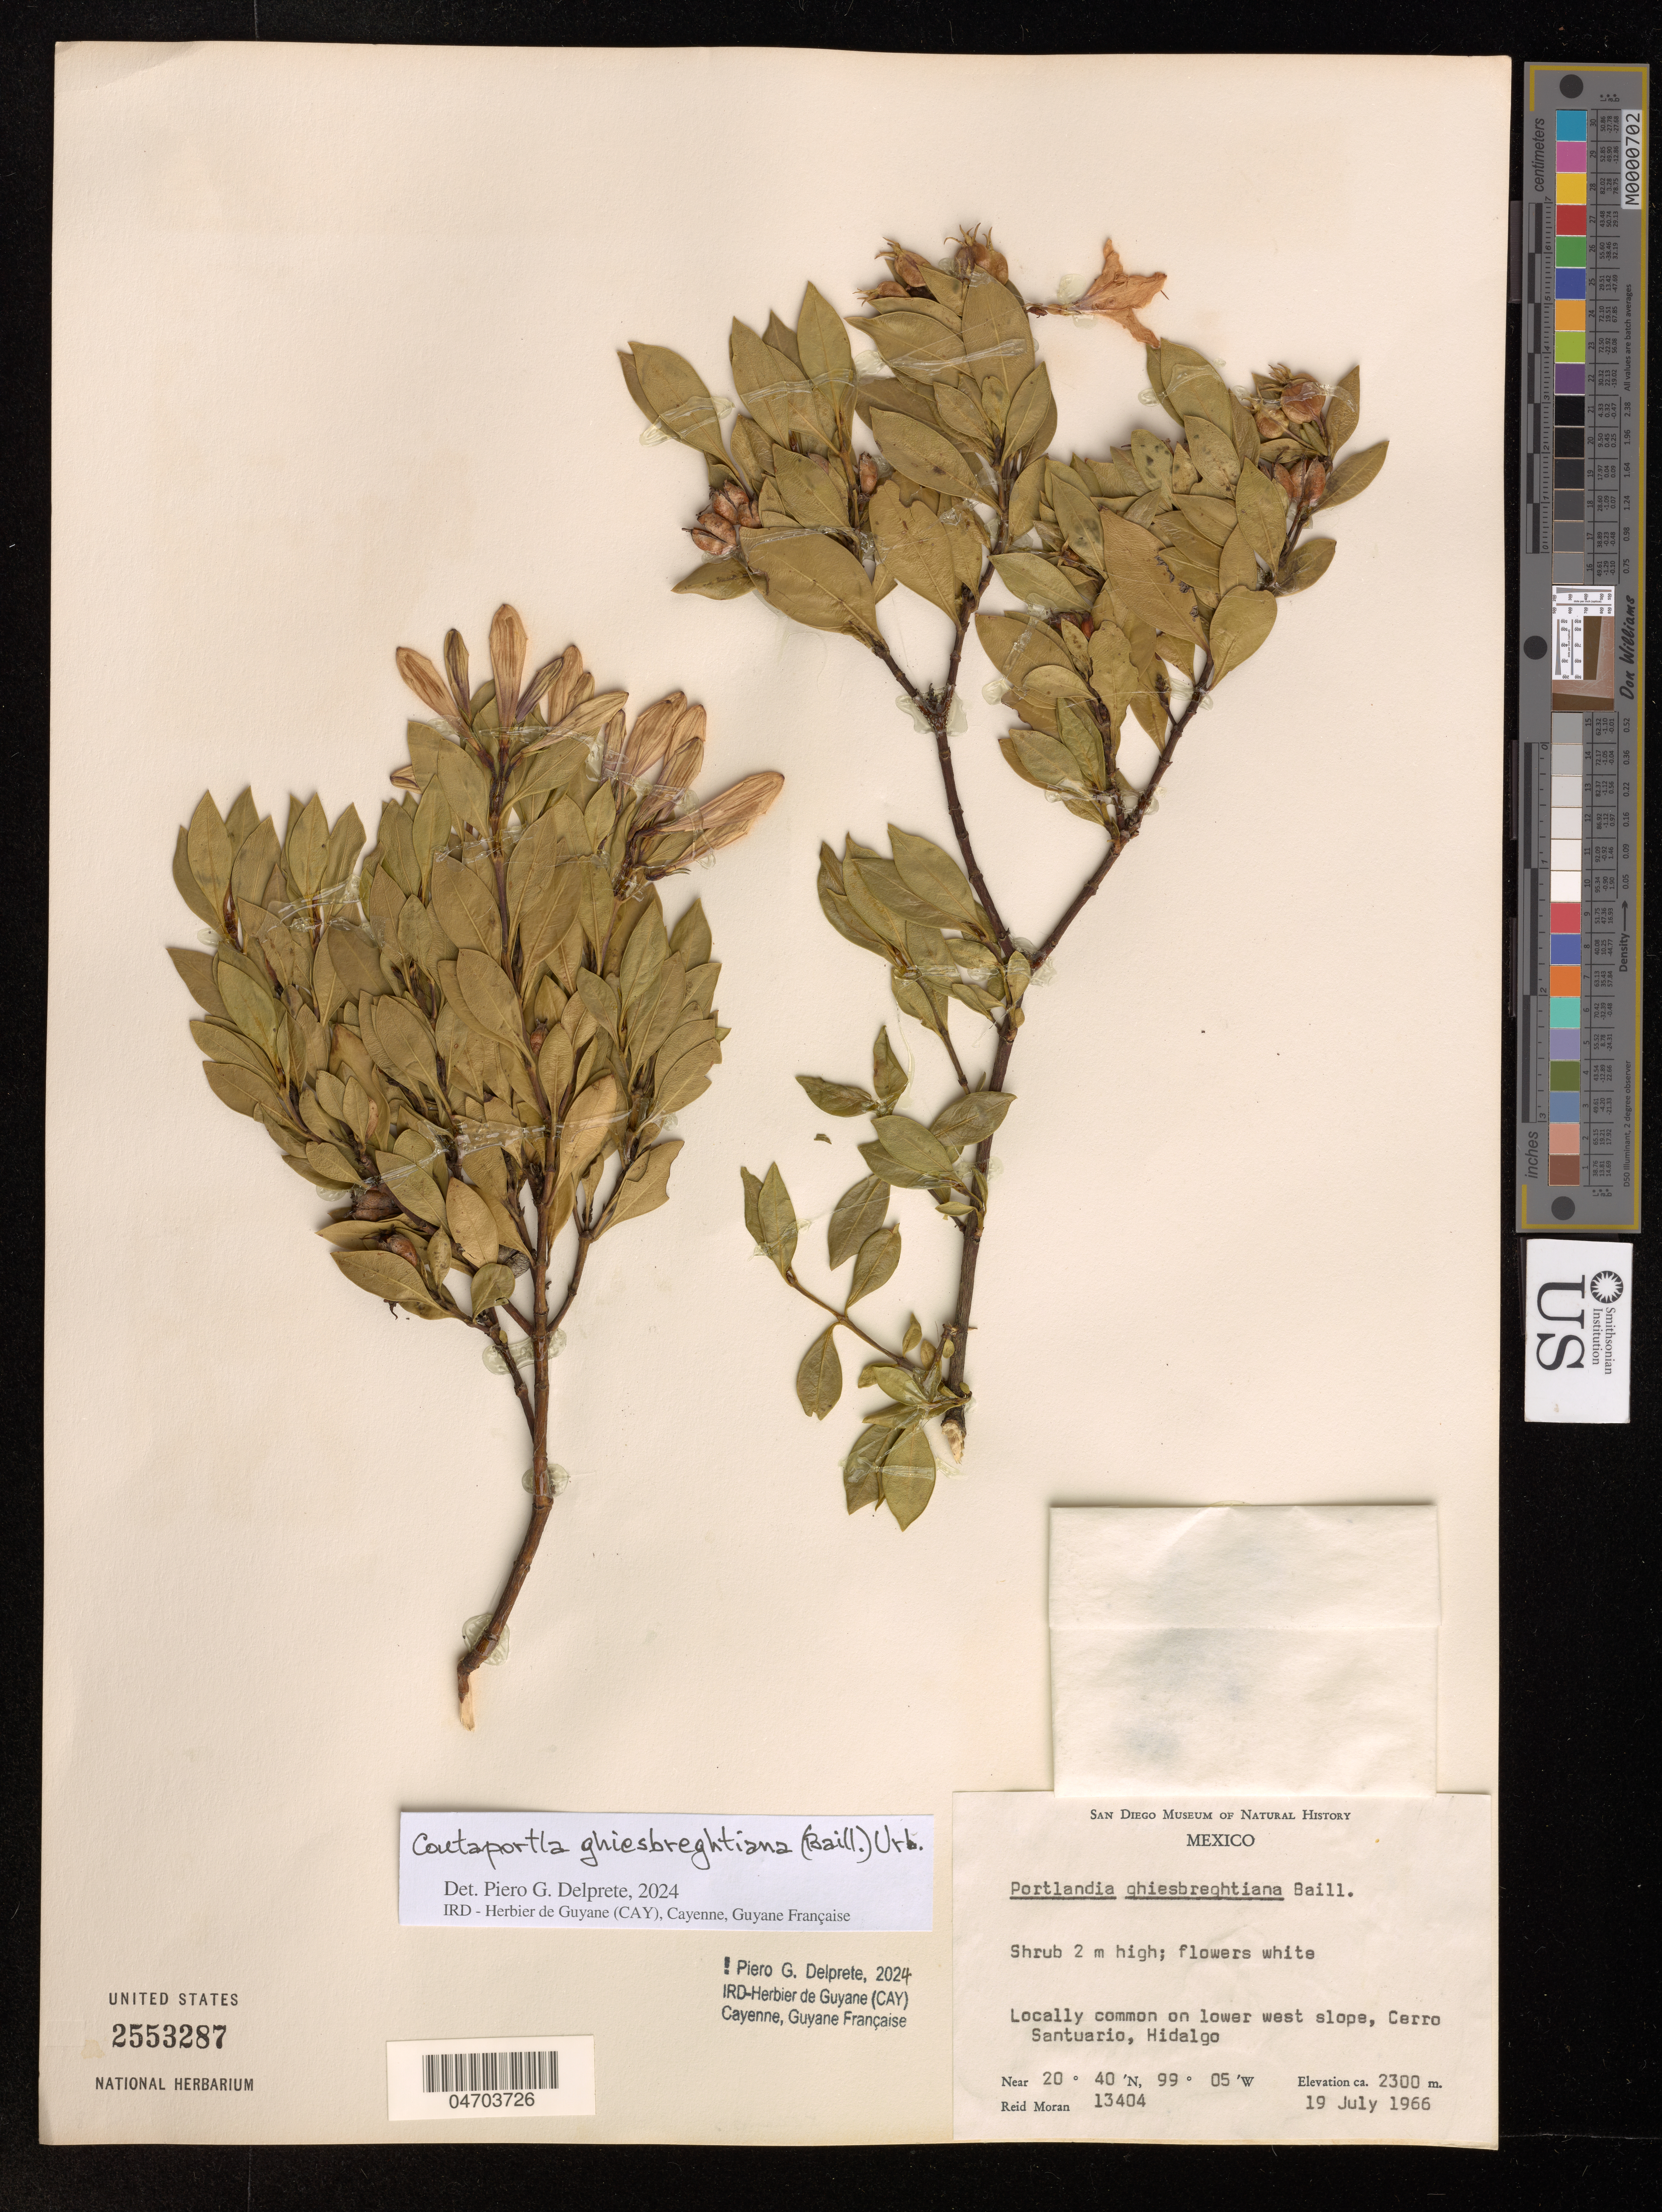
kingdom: Plantae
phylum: Tracheophyta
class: Magnoliopsida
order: Gentianales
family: Rubiaceae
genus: Coutaportla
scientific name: Coutaportla ghiesbreghtiana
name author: (Baill.) Urb.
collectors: R. Moran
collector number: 13404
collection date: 1966-07-19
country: Mexico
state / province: Hidalgo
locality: Cerro Santuario.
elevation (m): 2300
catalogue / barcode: US 2553287